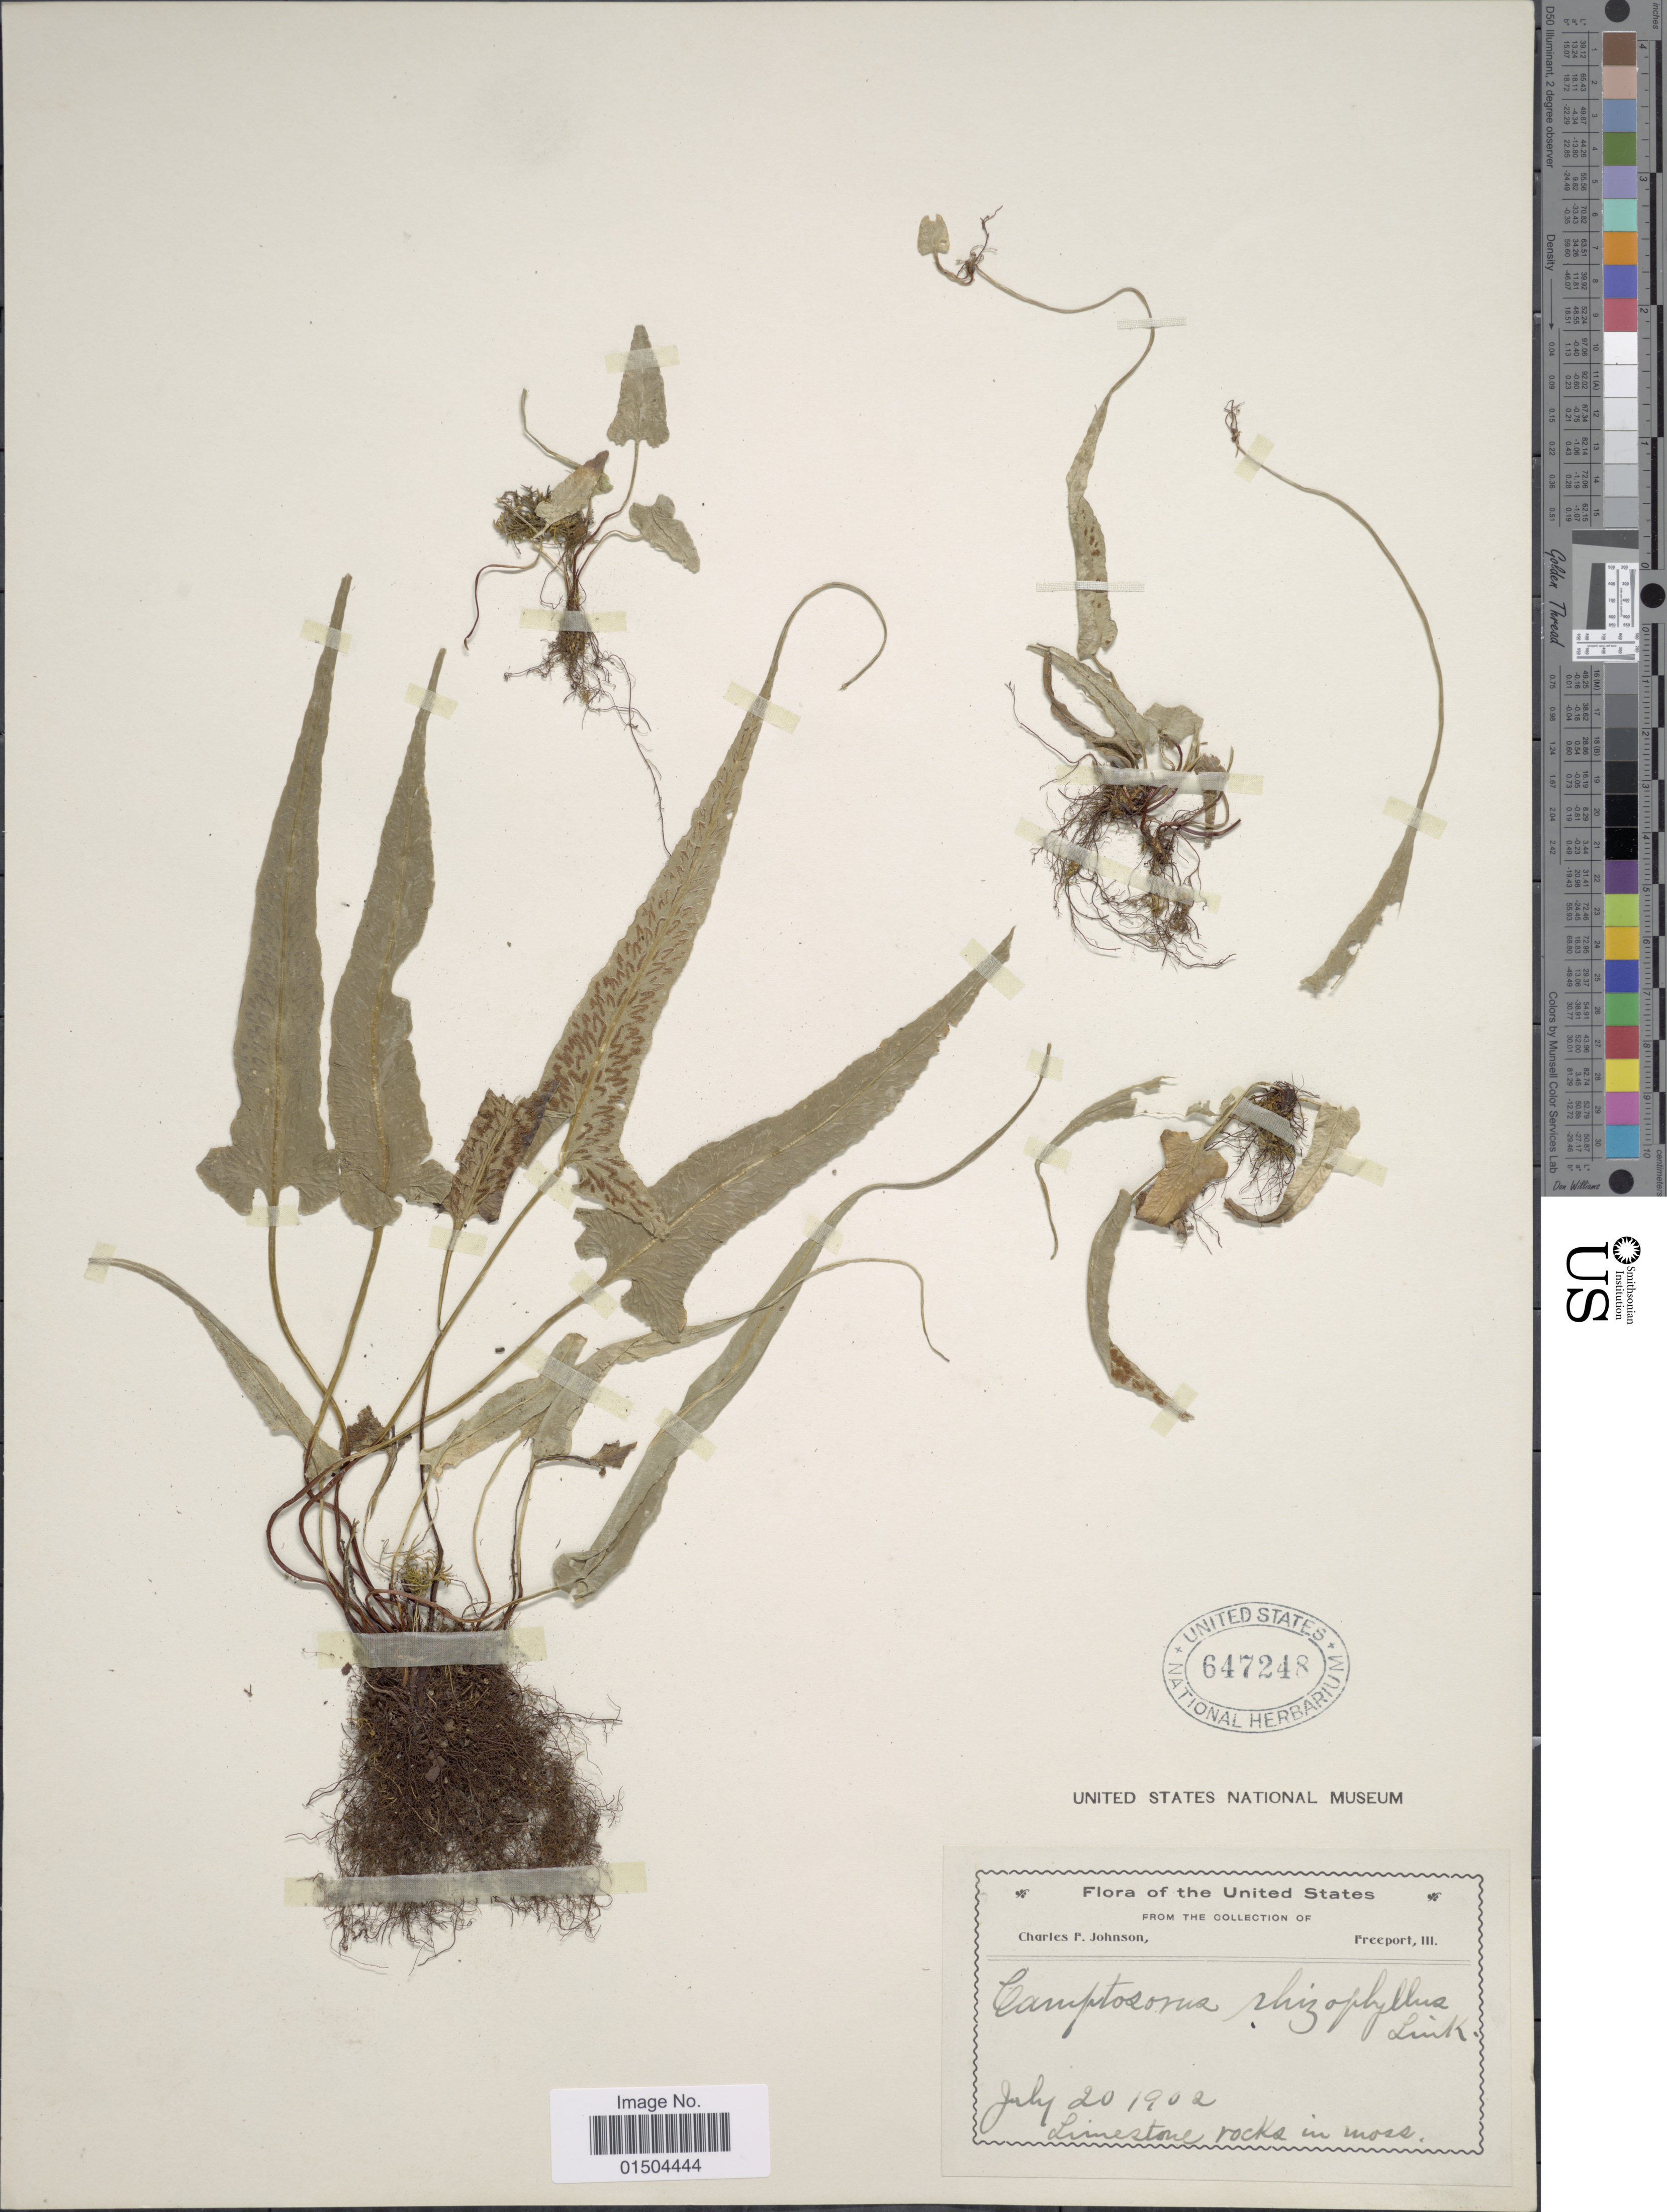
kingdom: Plantae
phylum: Tracheophyta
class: Polypodiopsida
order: Polypodiales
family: Aspleniaceae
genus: Asplenium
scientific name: Asplenium rhizophyllum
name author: L.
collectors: C. F. Johnson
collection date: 1902-07-20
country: United States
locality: Limestone rocks in moss.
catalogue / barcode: US 647248